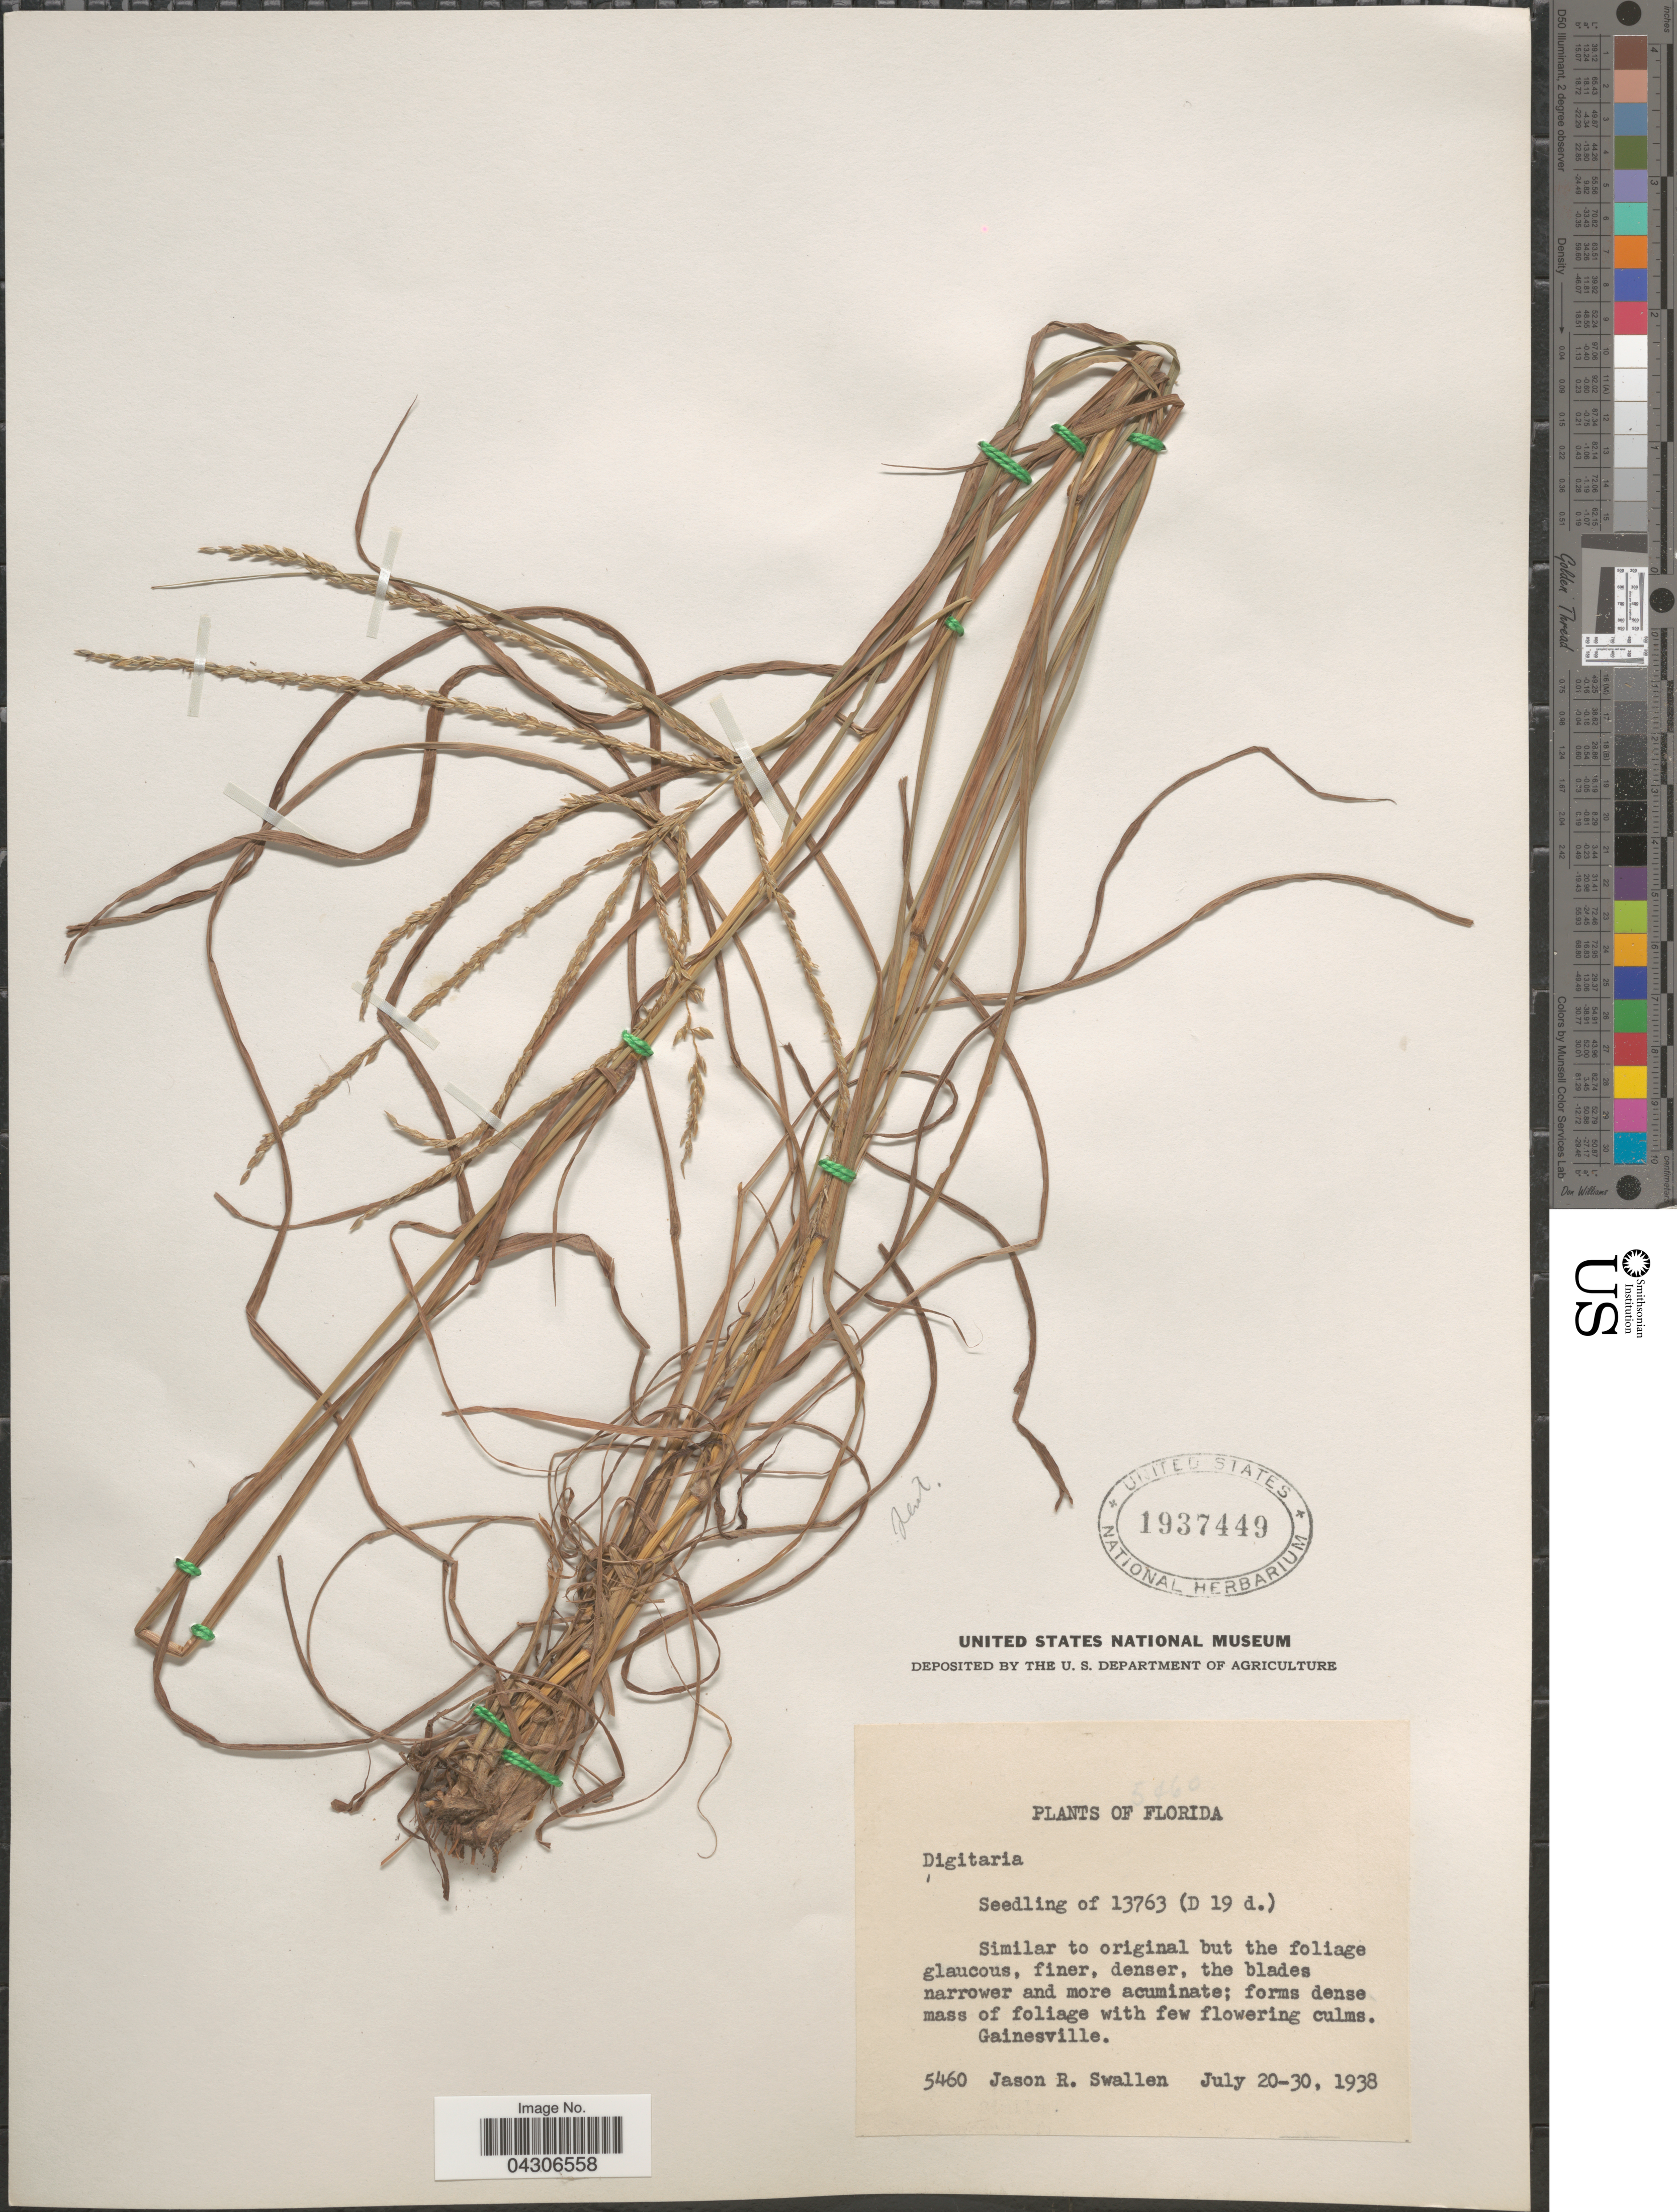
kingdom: Plantae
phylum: Tracheophyta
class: Liliopsida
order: Poales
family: Poaceae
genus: Digitaria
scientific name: Digitaria sp.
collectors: J. R. Swallen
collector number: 5460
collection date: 1938-07-20/1938-07-30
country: United States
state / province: Florida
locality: Gainesville.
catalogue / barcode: US 1937449